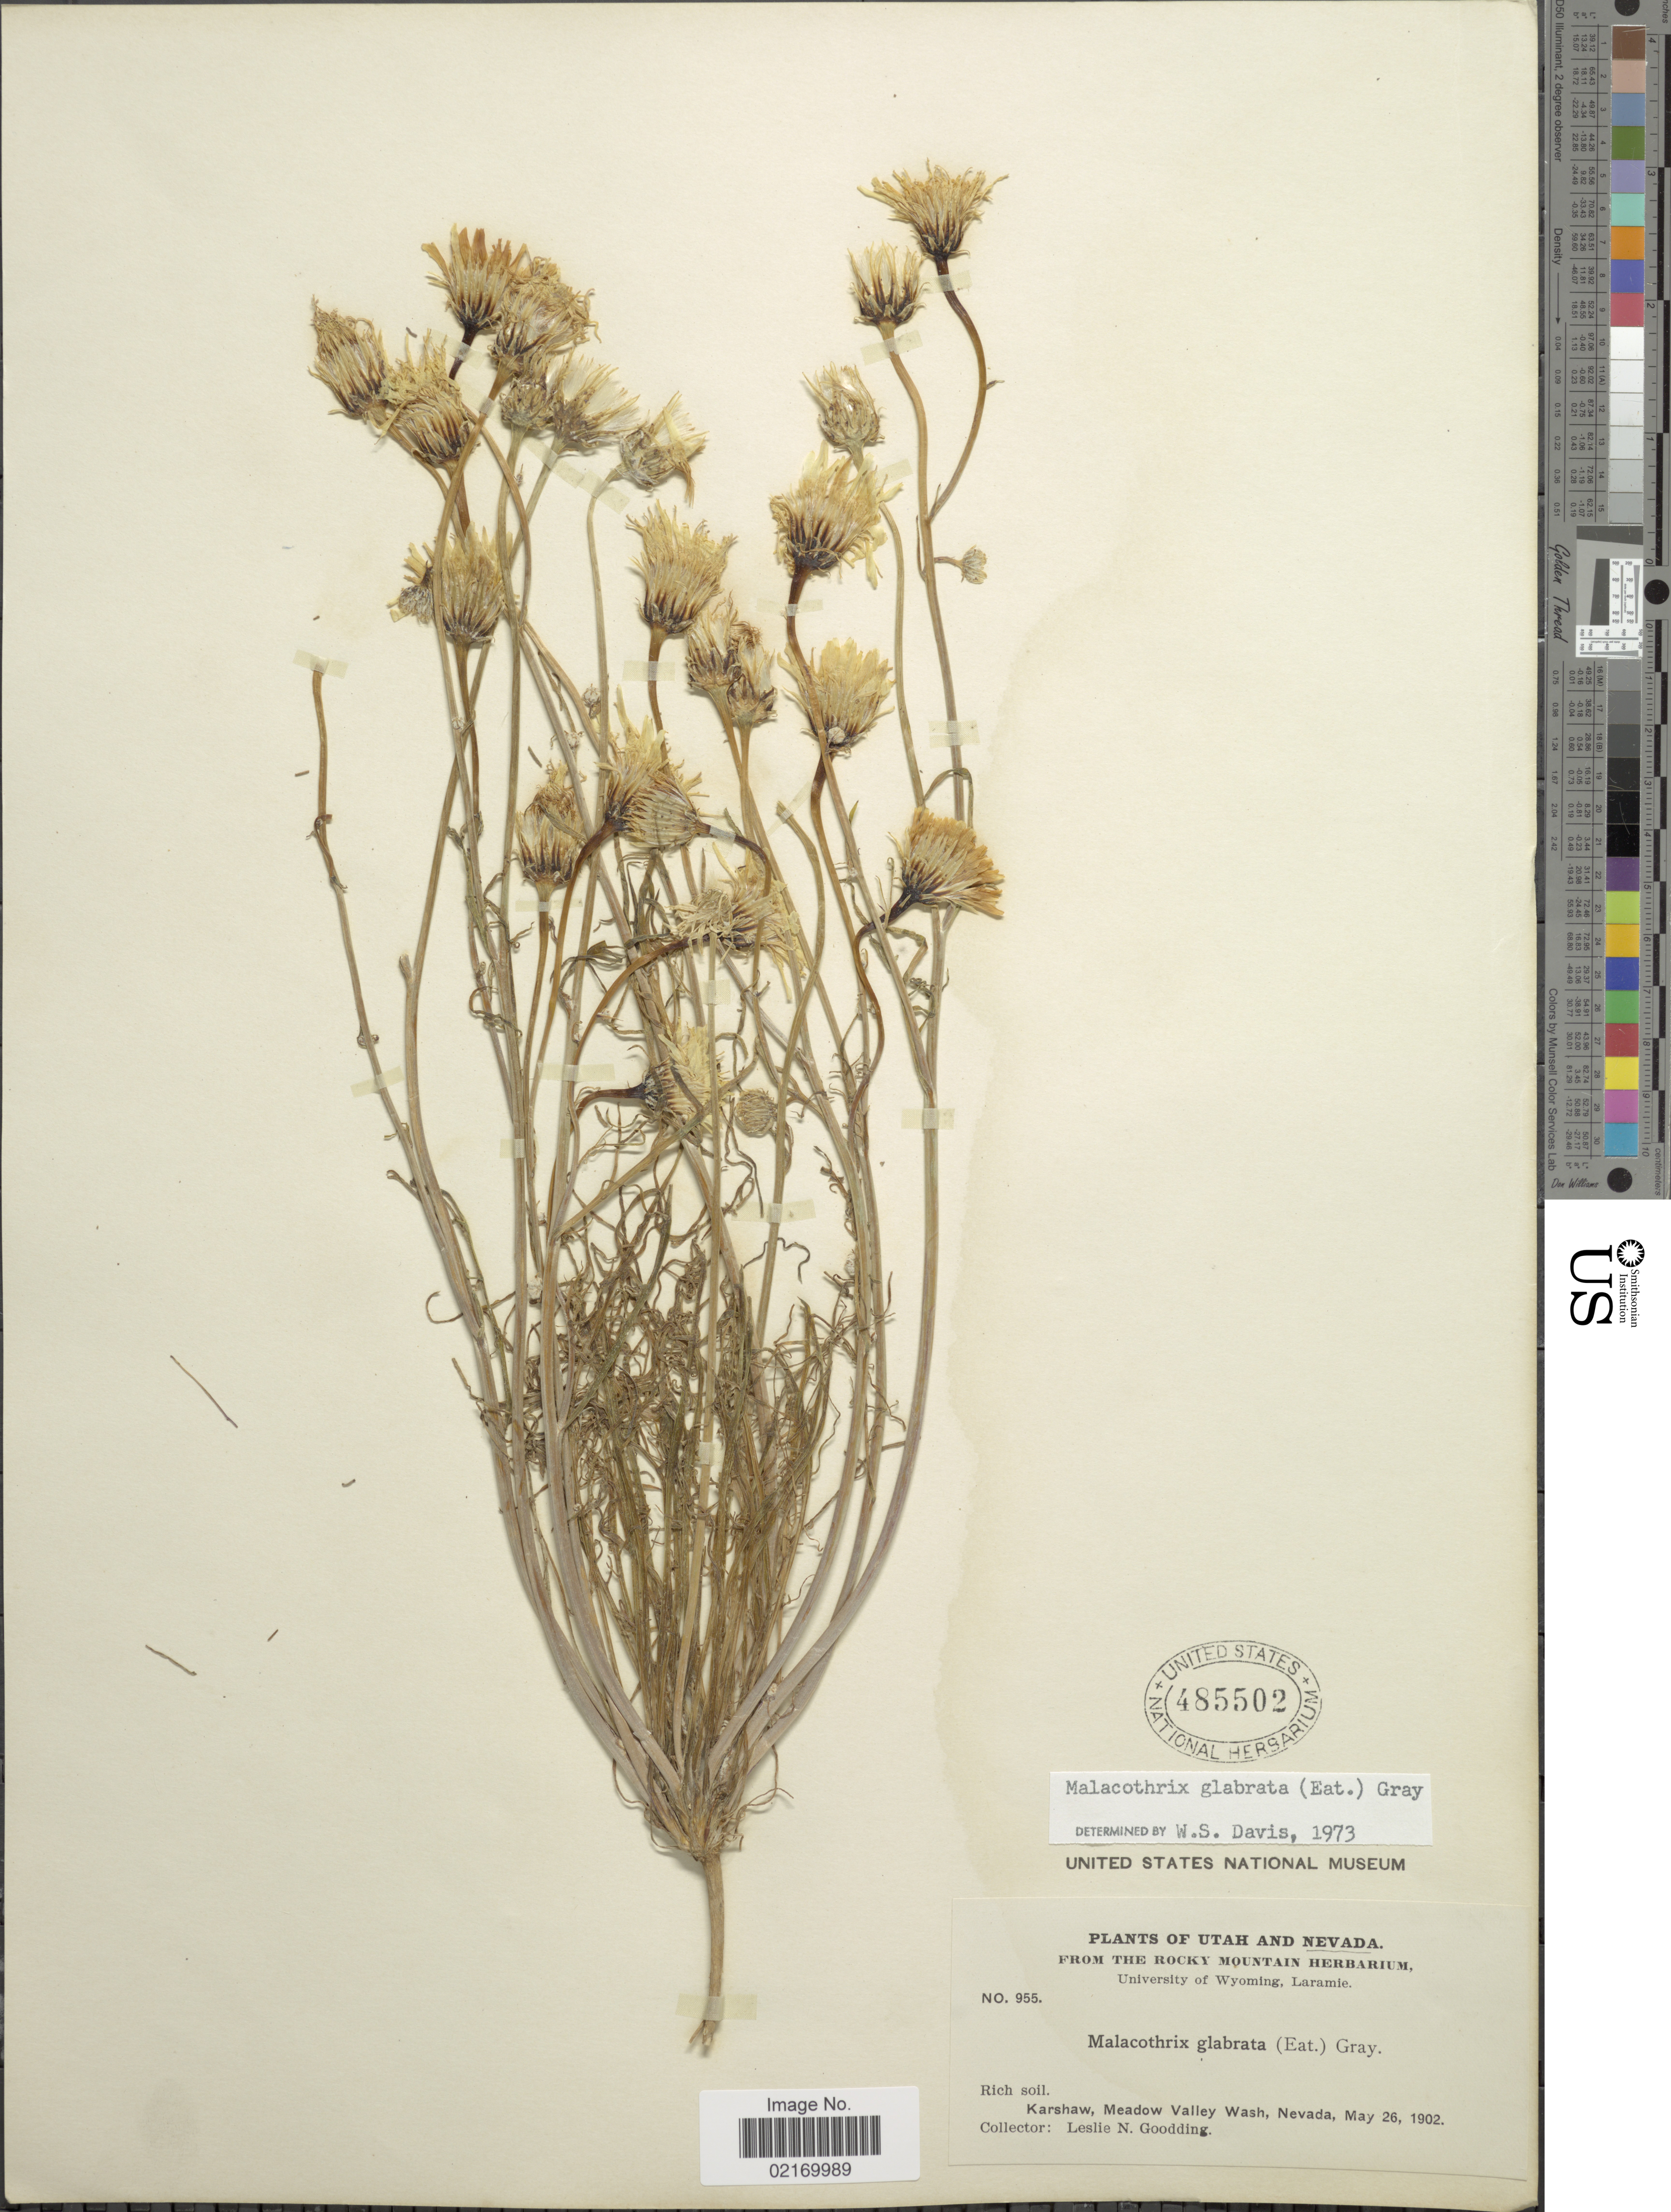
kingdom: Plantae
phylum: Tracheophyta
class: Magnoliopsida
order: Asterales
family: Asteraceae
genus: Malacothrix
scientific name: Malacothrix glabrata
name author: (A. Gray ex D.C. Eaton) A. Gray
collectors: L. N. Goodding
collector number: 955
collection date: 1902-05-26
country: United States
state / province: Nevada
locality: Karshaw, Meadow Valley Wash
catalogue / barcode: US 485502